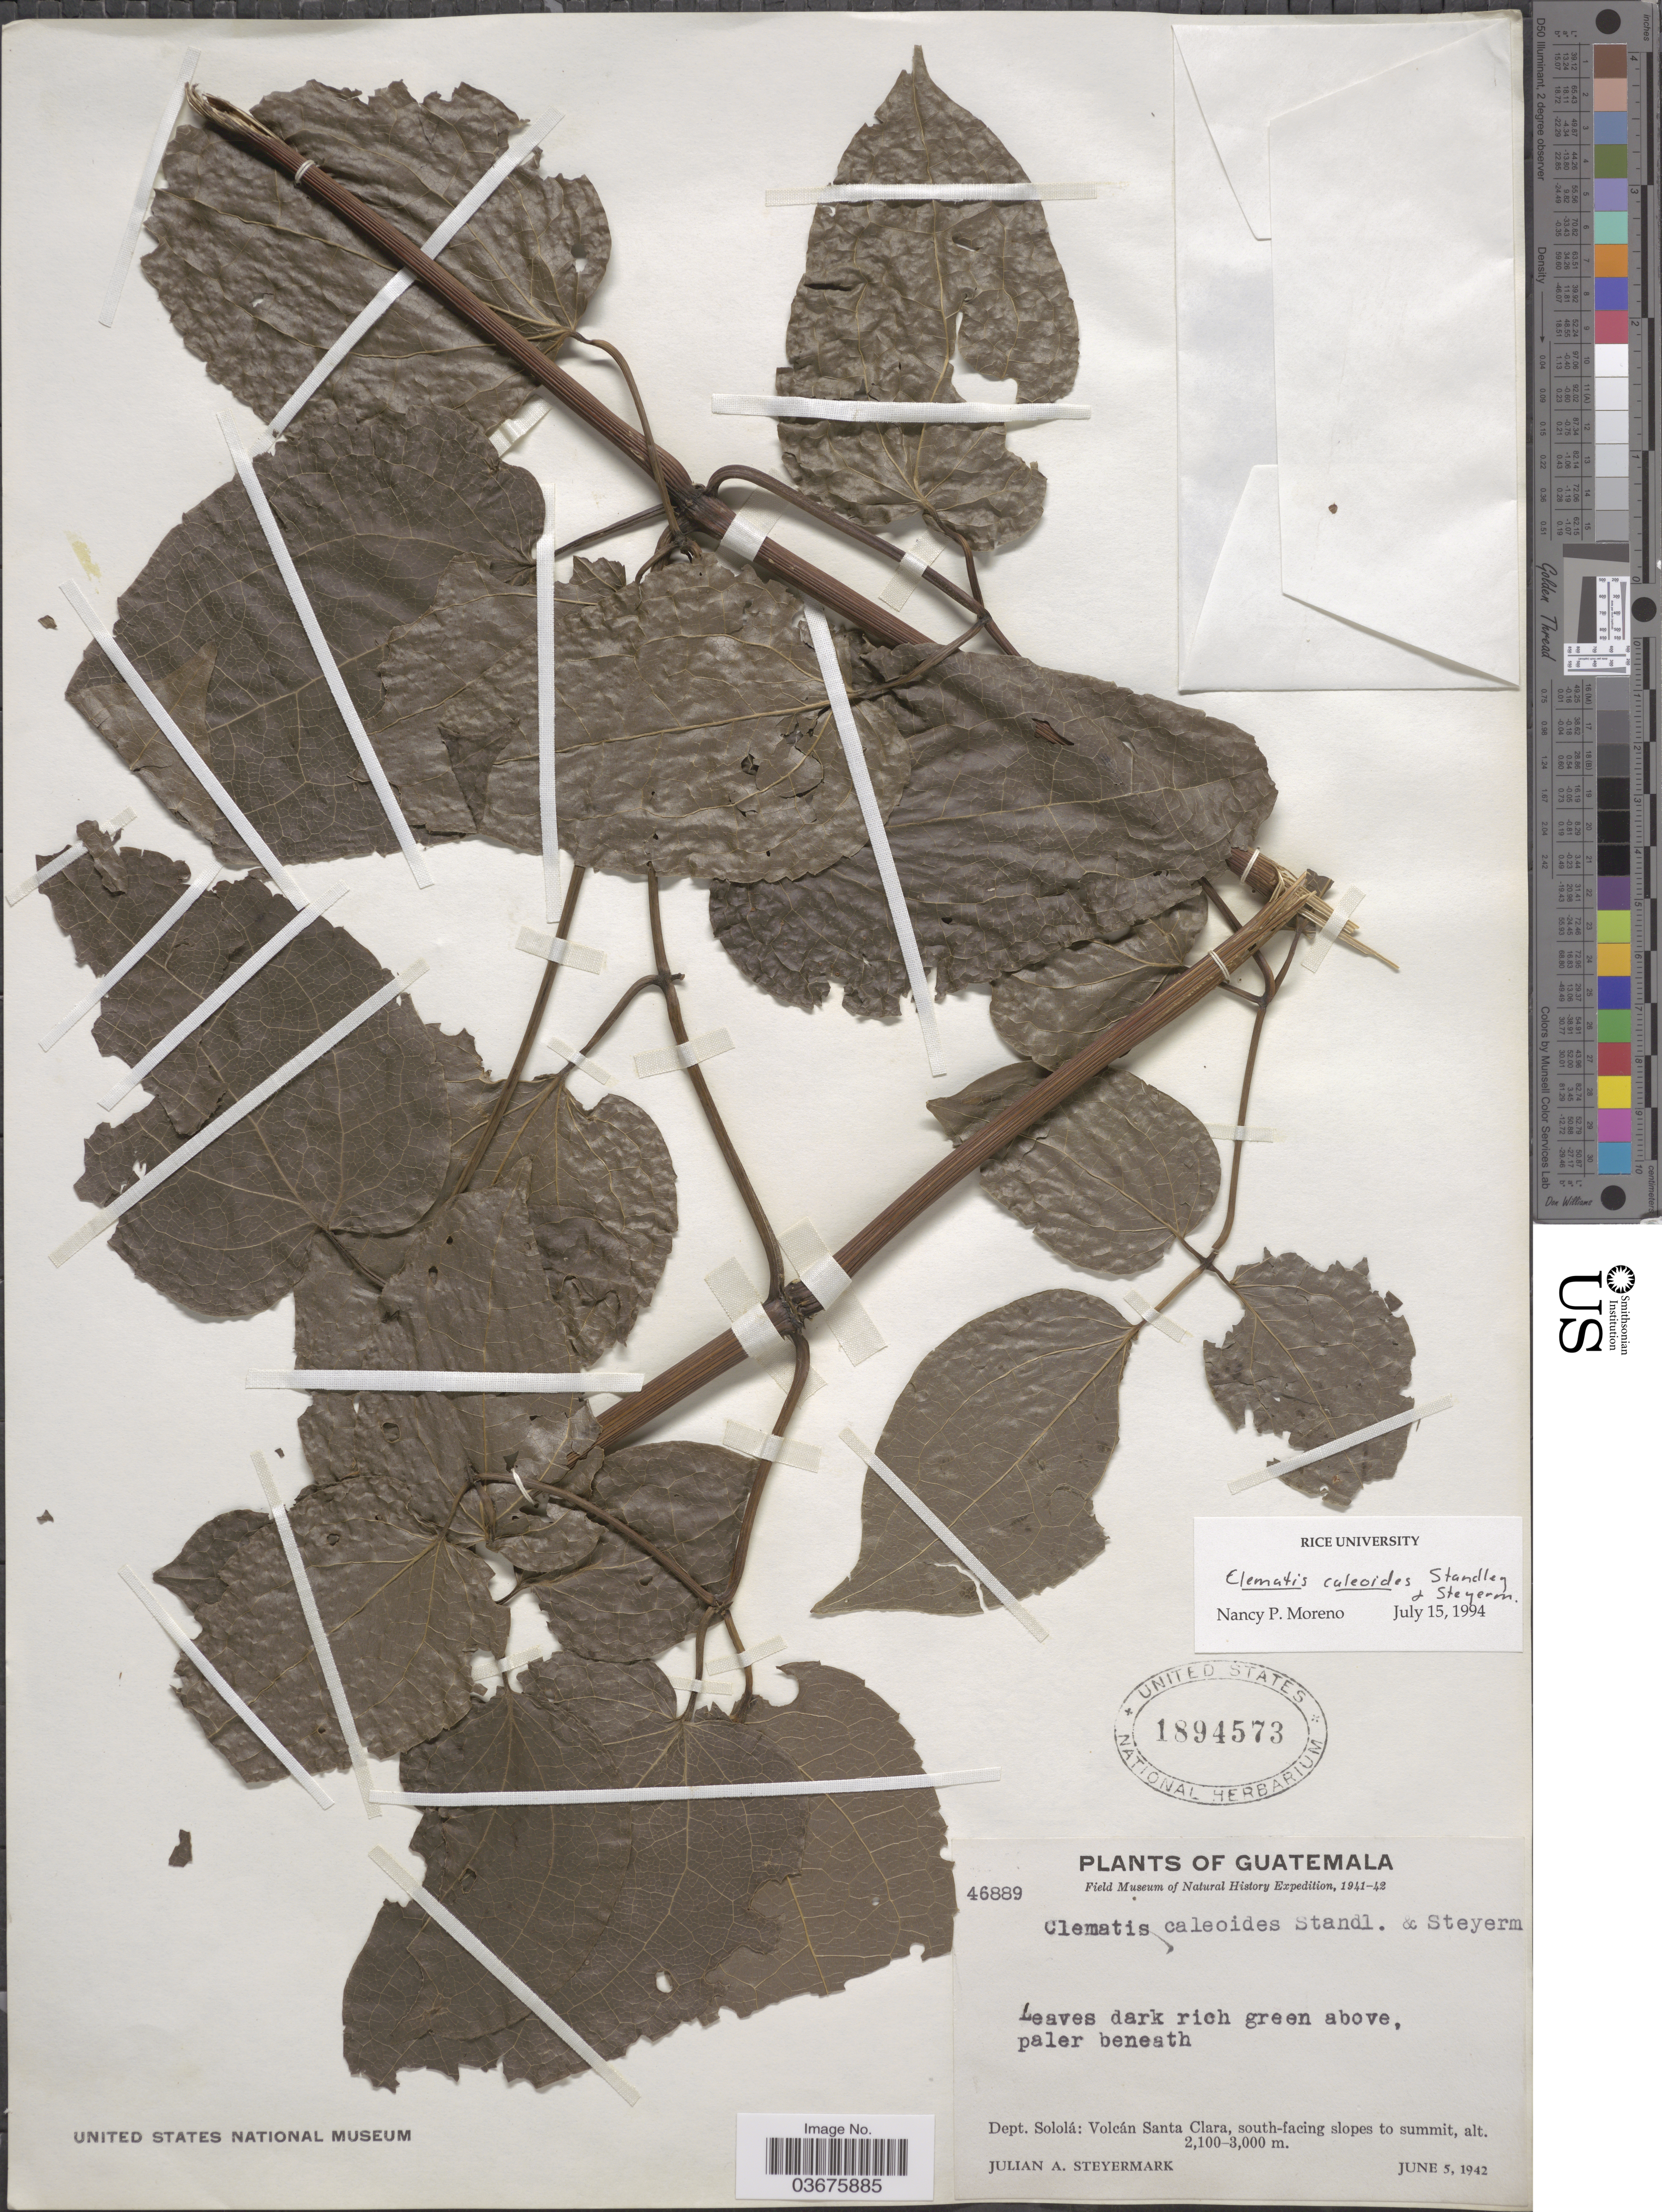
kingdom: Plantae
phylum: Tracheophyta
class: Magnoliopsida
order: Ranunculales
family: Ranunculaceae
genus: Clematis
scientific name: Clematis caleoides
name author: Standl. & Steyerm.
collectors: J. Steyermark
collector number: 46889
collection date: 1942-06-05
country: Guatemala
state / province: Solola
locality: Dept. Sololá: Volcán Santa Clara, south-facing slopes to summit.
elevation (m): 2100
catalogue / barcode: US 1894573